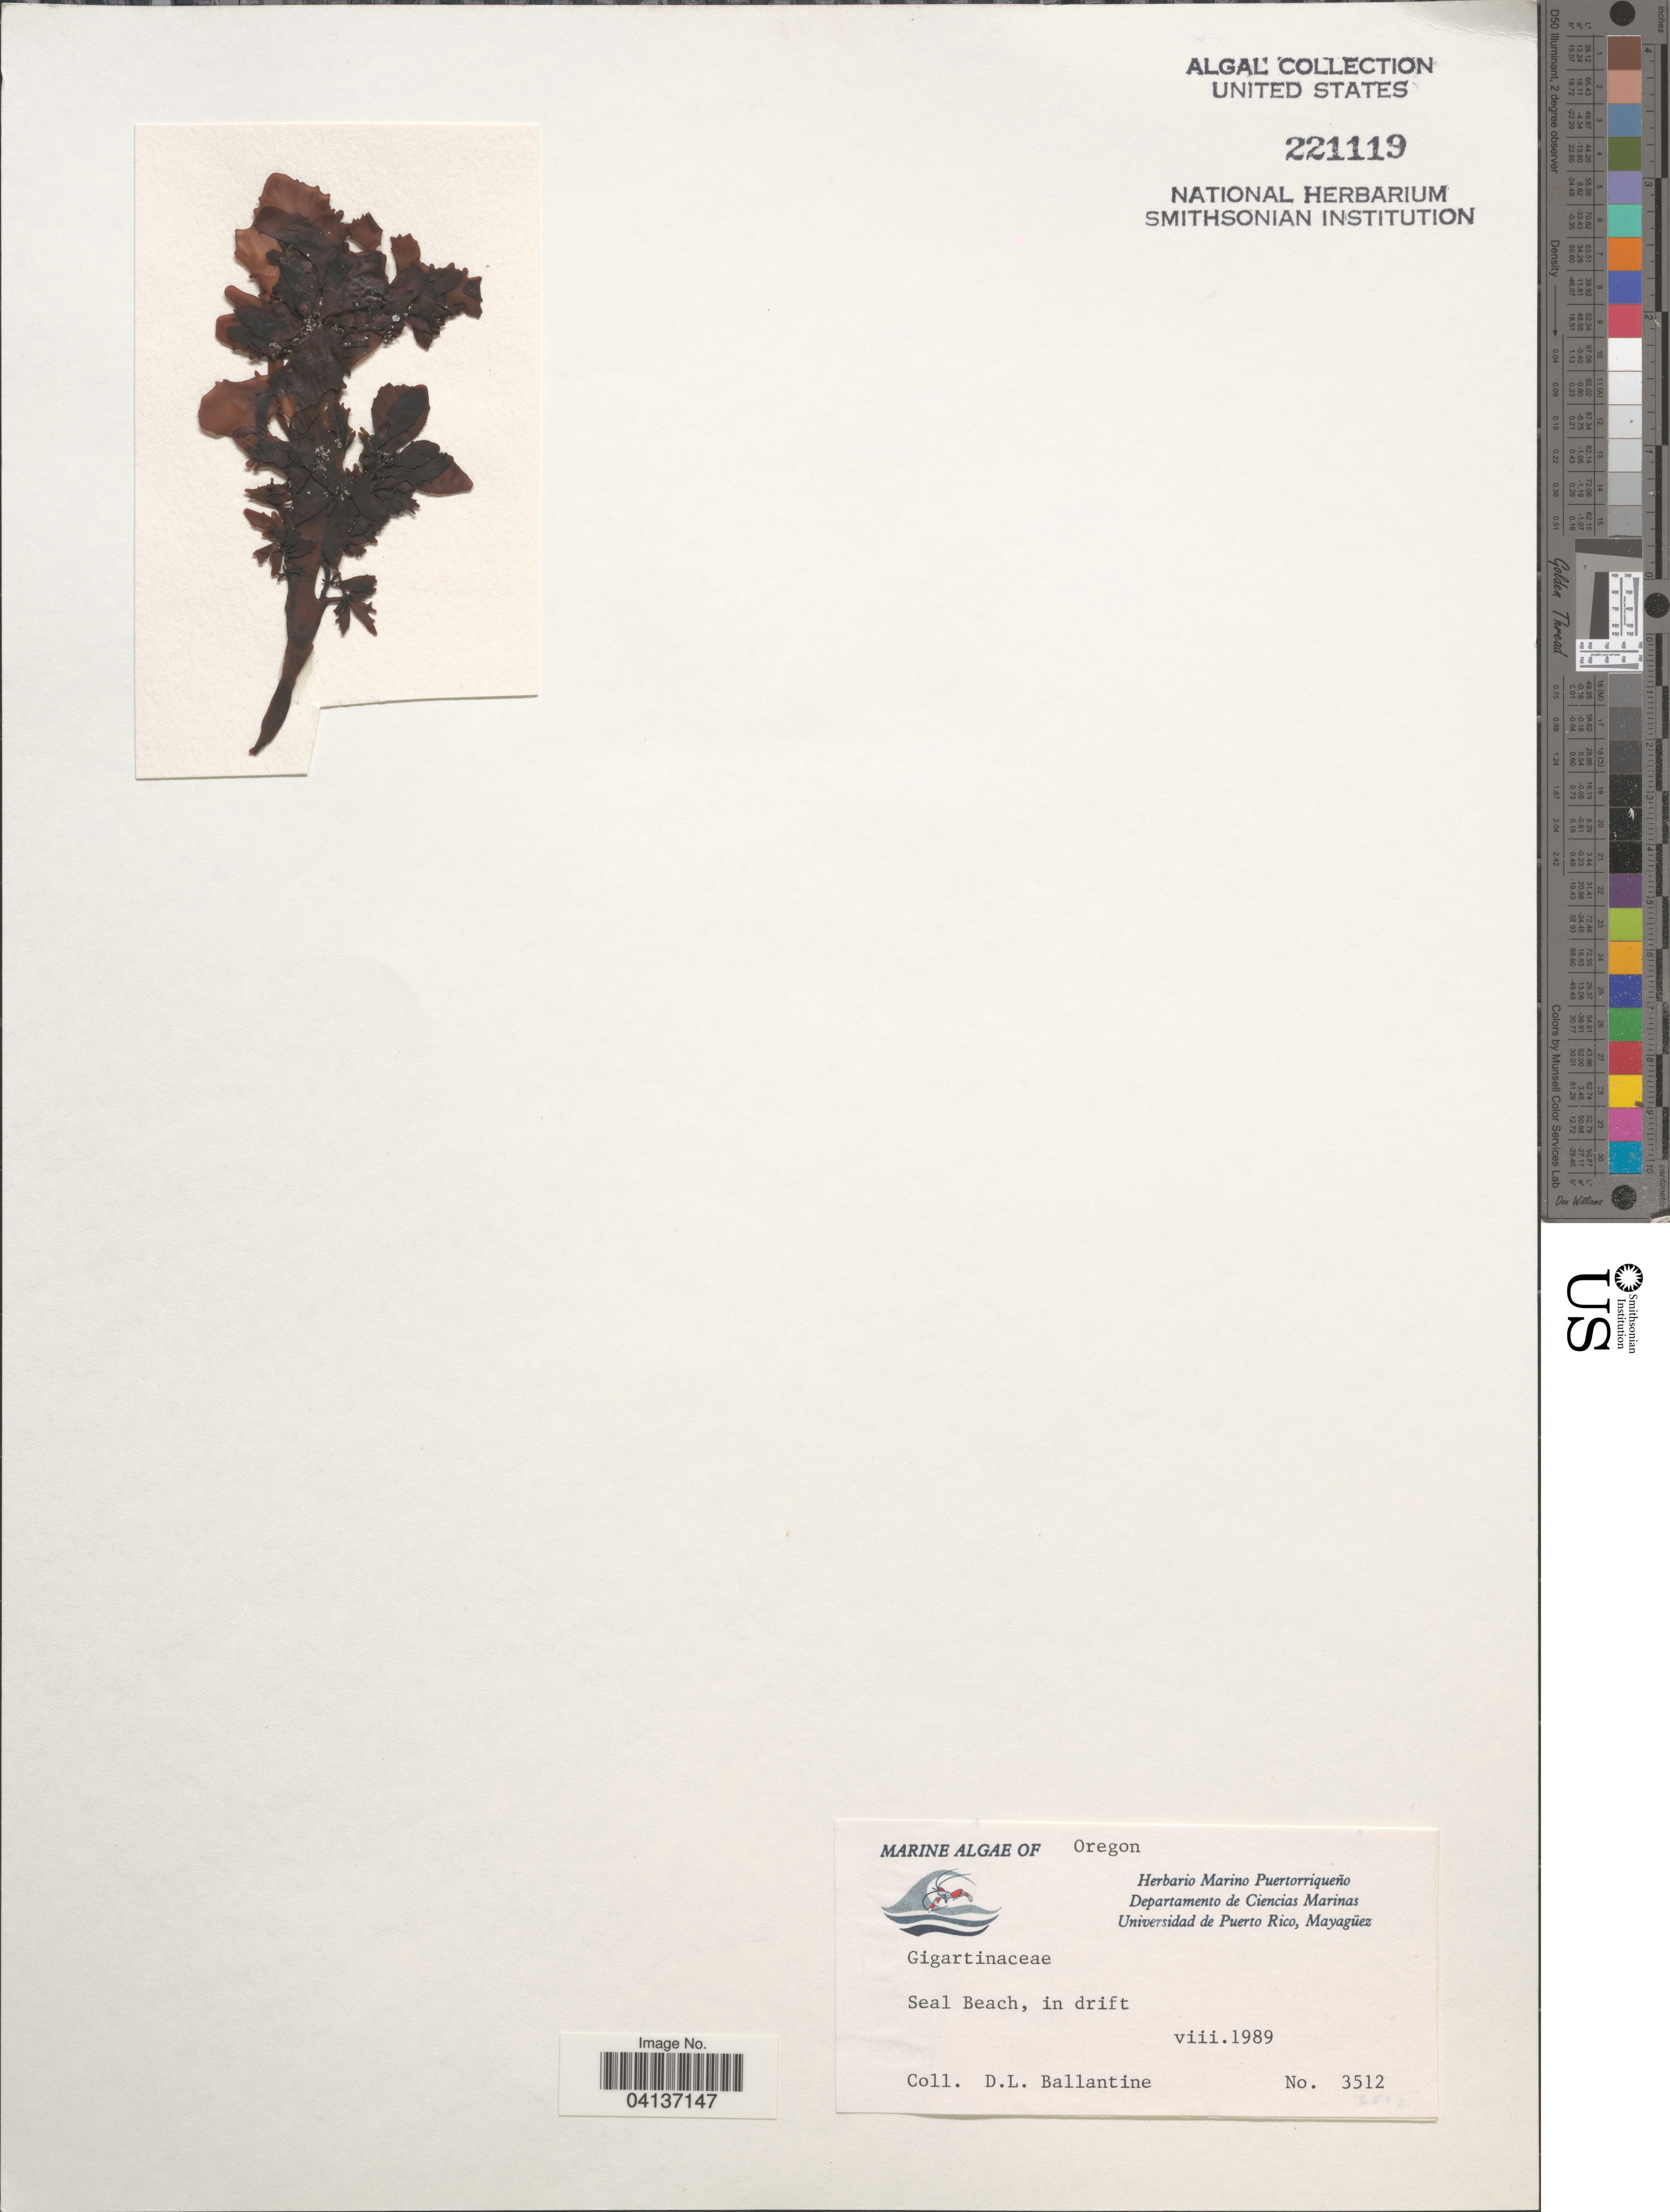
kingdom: Plantae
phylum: Rhodophyta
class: Florideophyceae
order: Gigartinales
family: Gigartinaceae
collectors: D.L. Ballantine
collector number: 3512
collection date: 1989-08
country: United States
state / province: Oregon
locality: Seal Beach.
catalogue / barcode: US 221119